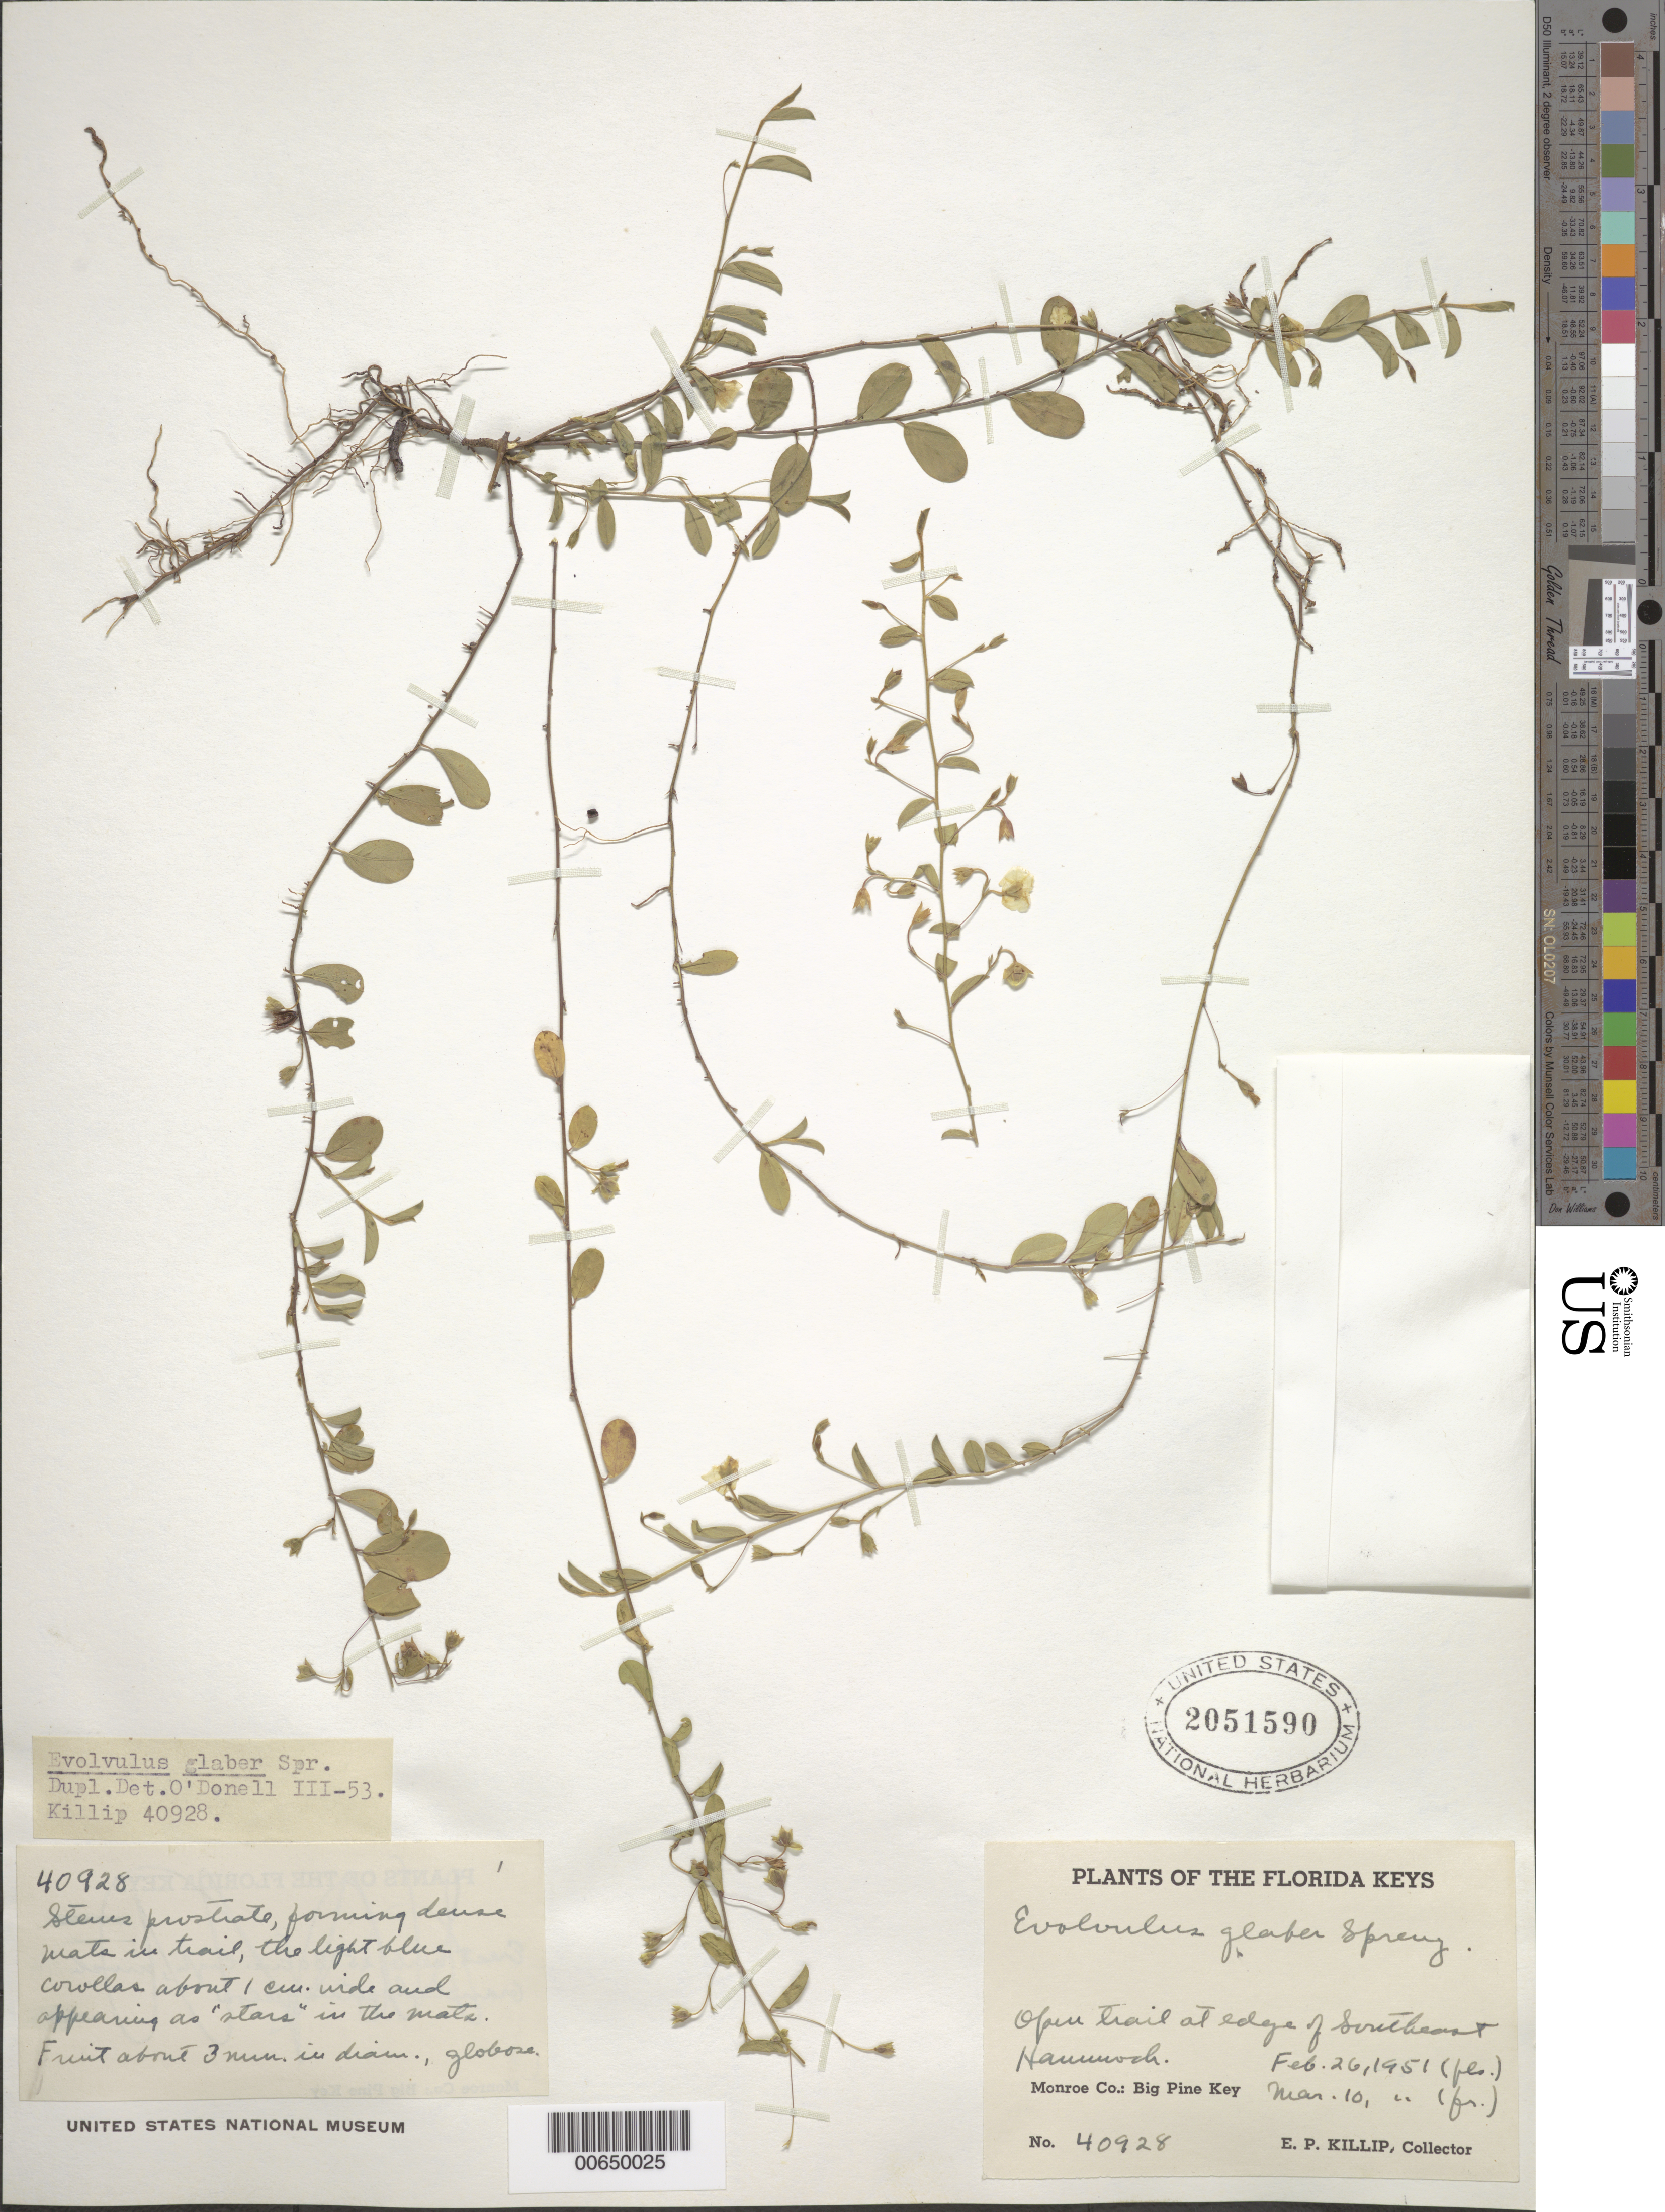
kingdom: Plantae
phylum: Tracheophyta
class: Magnoliopsida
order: Solanales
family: Convolvulaceae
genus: Evolvulus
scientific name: Evolvulus glaber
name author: Spreng.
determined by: O'Donnell, --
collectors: E. P. Killip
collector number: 40928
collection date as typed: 26 Feb 1951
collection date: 1951-02-26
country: United States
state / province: Florida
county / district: Monroe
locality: Southeast Hammock.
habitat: Open trail.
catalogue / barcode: US 2051590